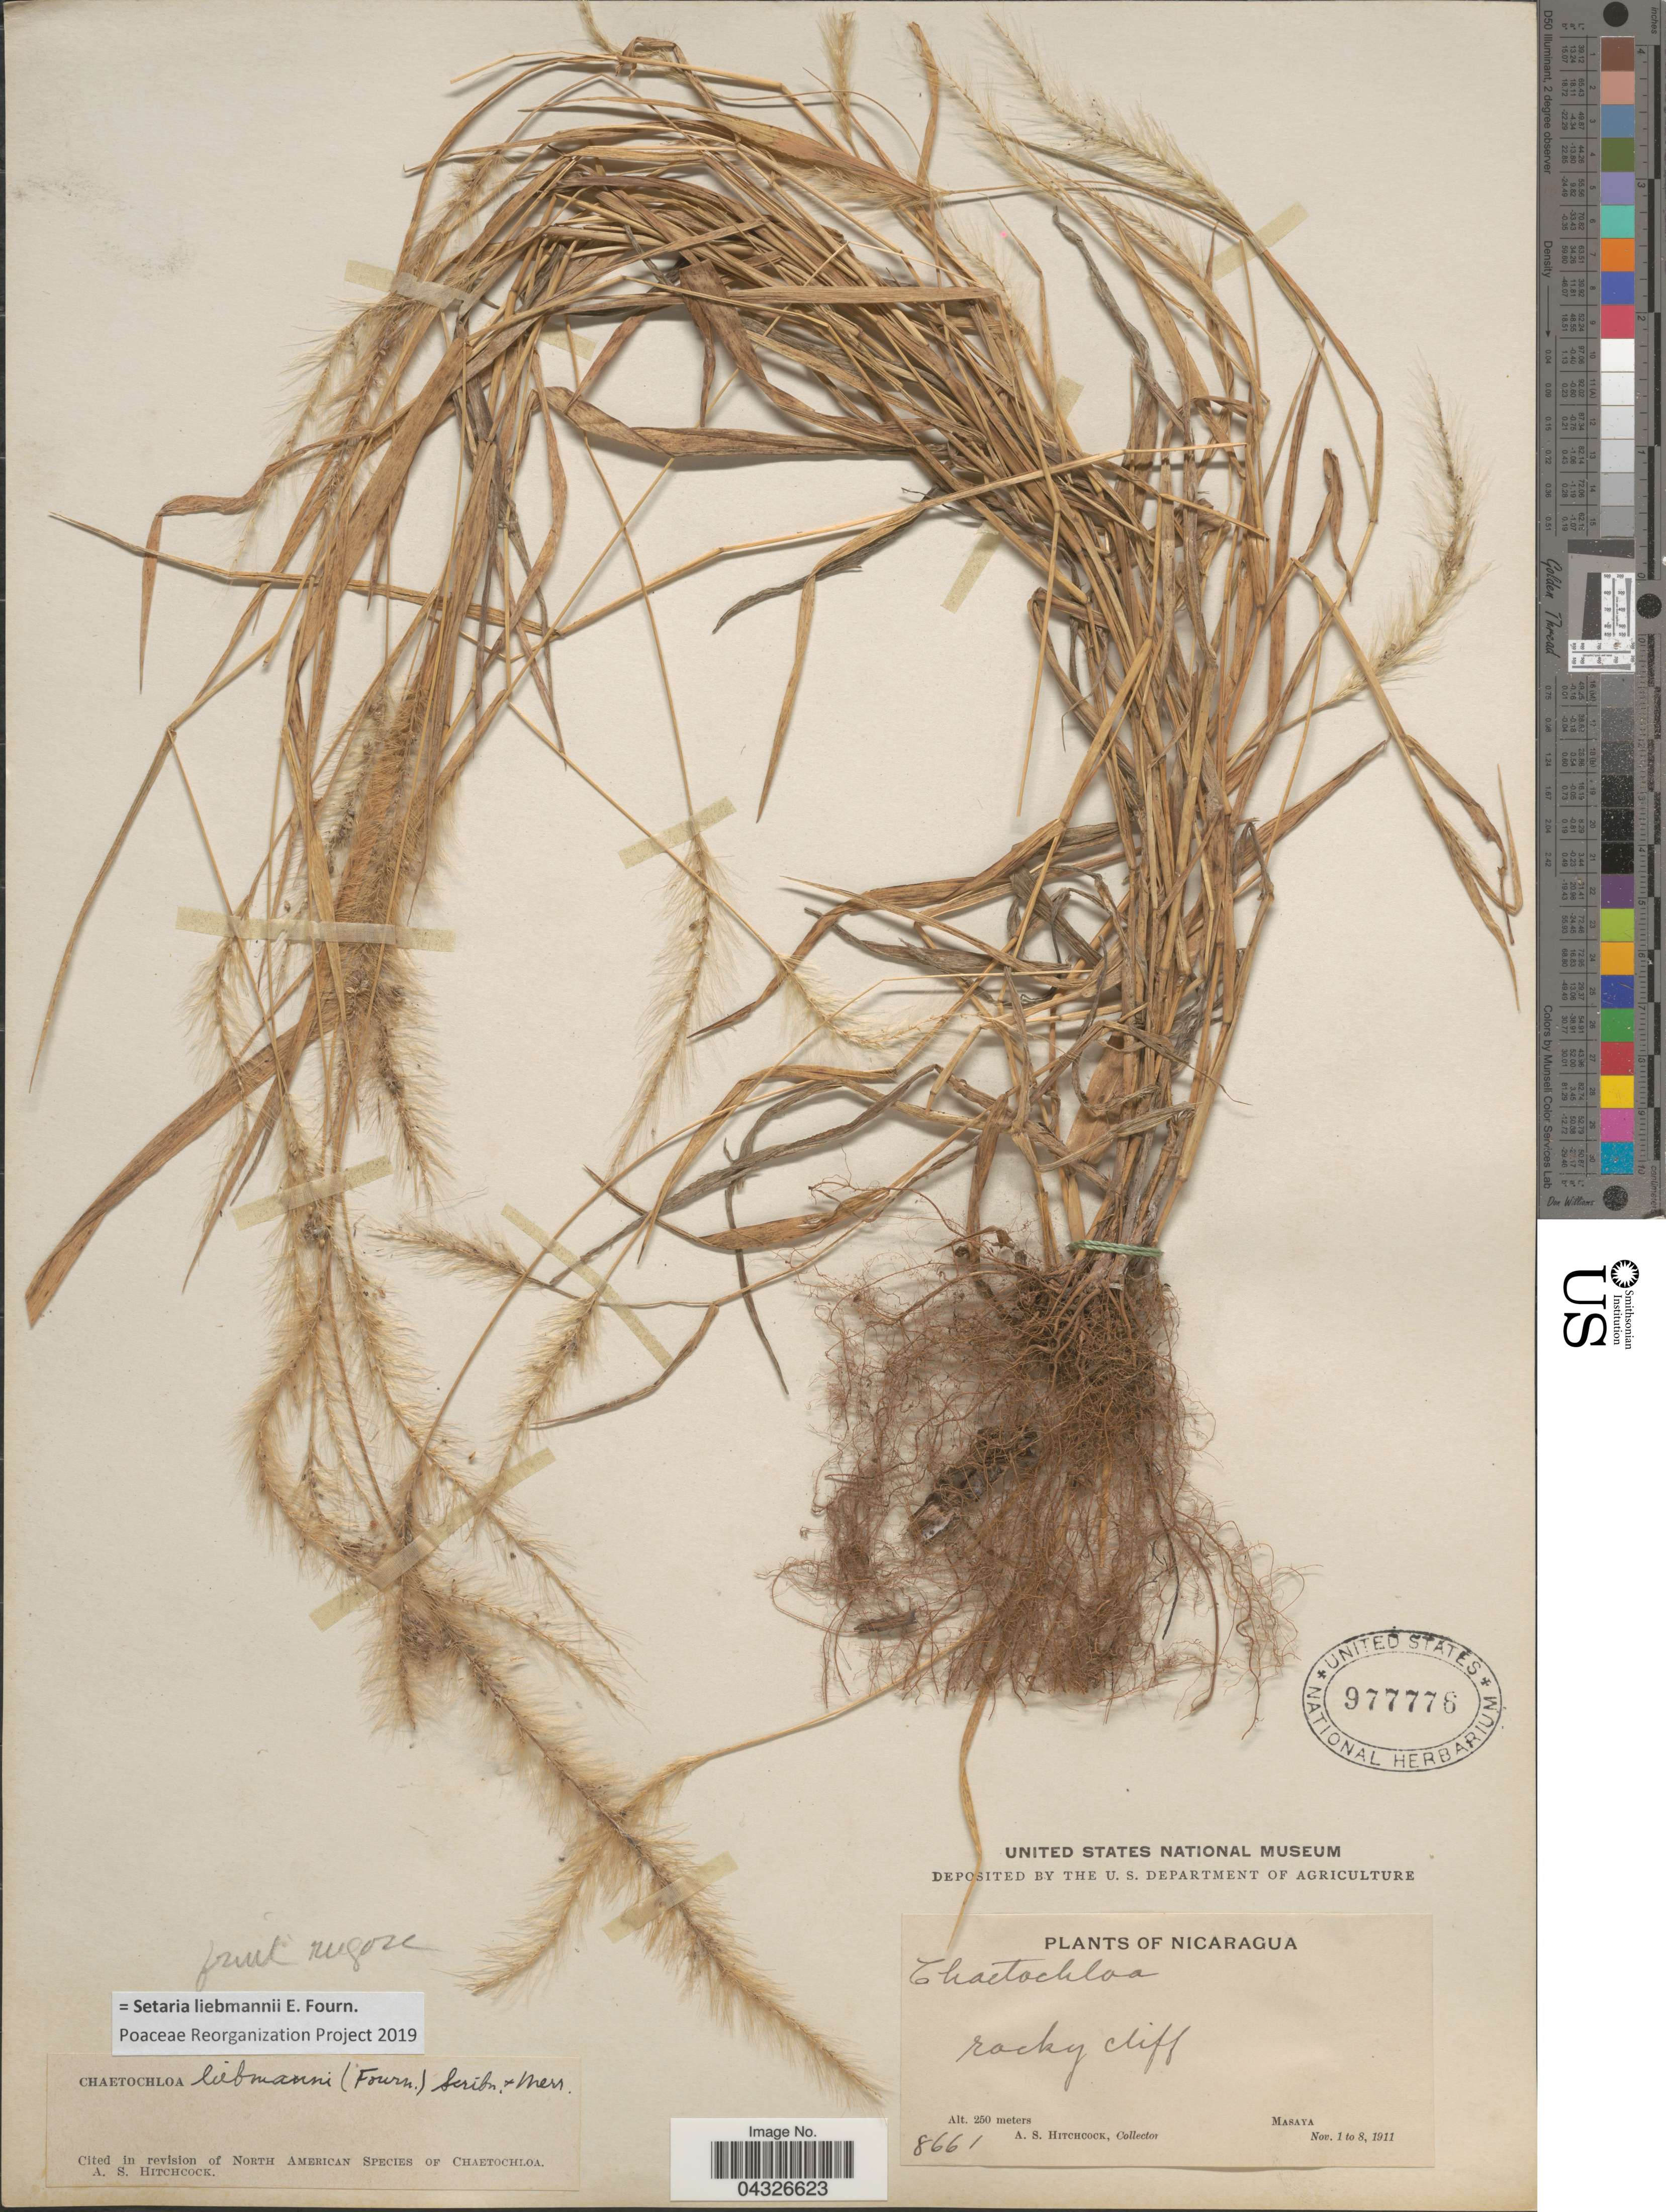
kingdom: Plantae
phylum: Tracheophyta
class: Liliopsida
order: Poales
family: Poaceae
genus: Setaria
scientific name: Setaria liebmannii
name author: E. Fourn.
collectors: A. S. Hitchcock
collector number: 8661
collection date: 1911-11-01/1911-11-08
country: Nicaragua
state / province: Masaya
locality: Rocky cliff. Masaya.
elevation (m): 250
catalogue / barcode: US 977776